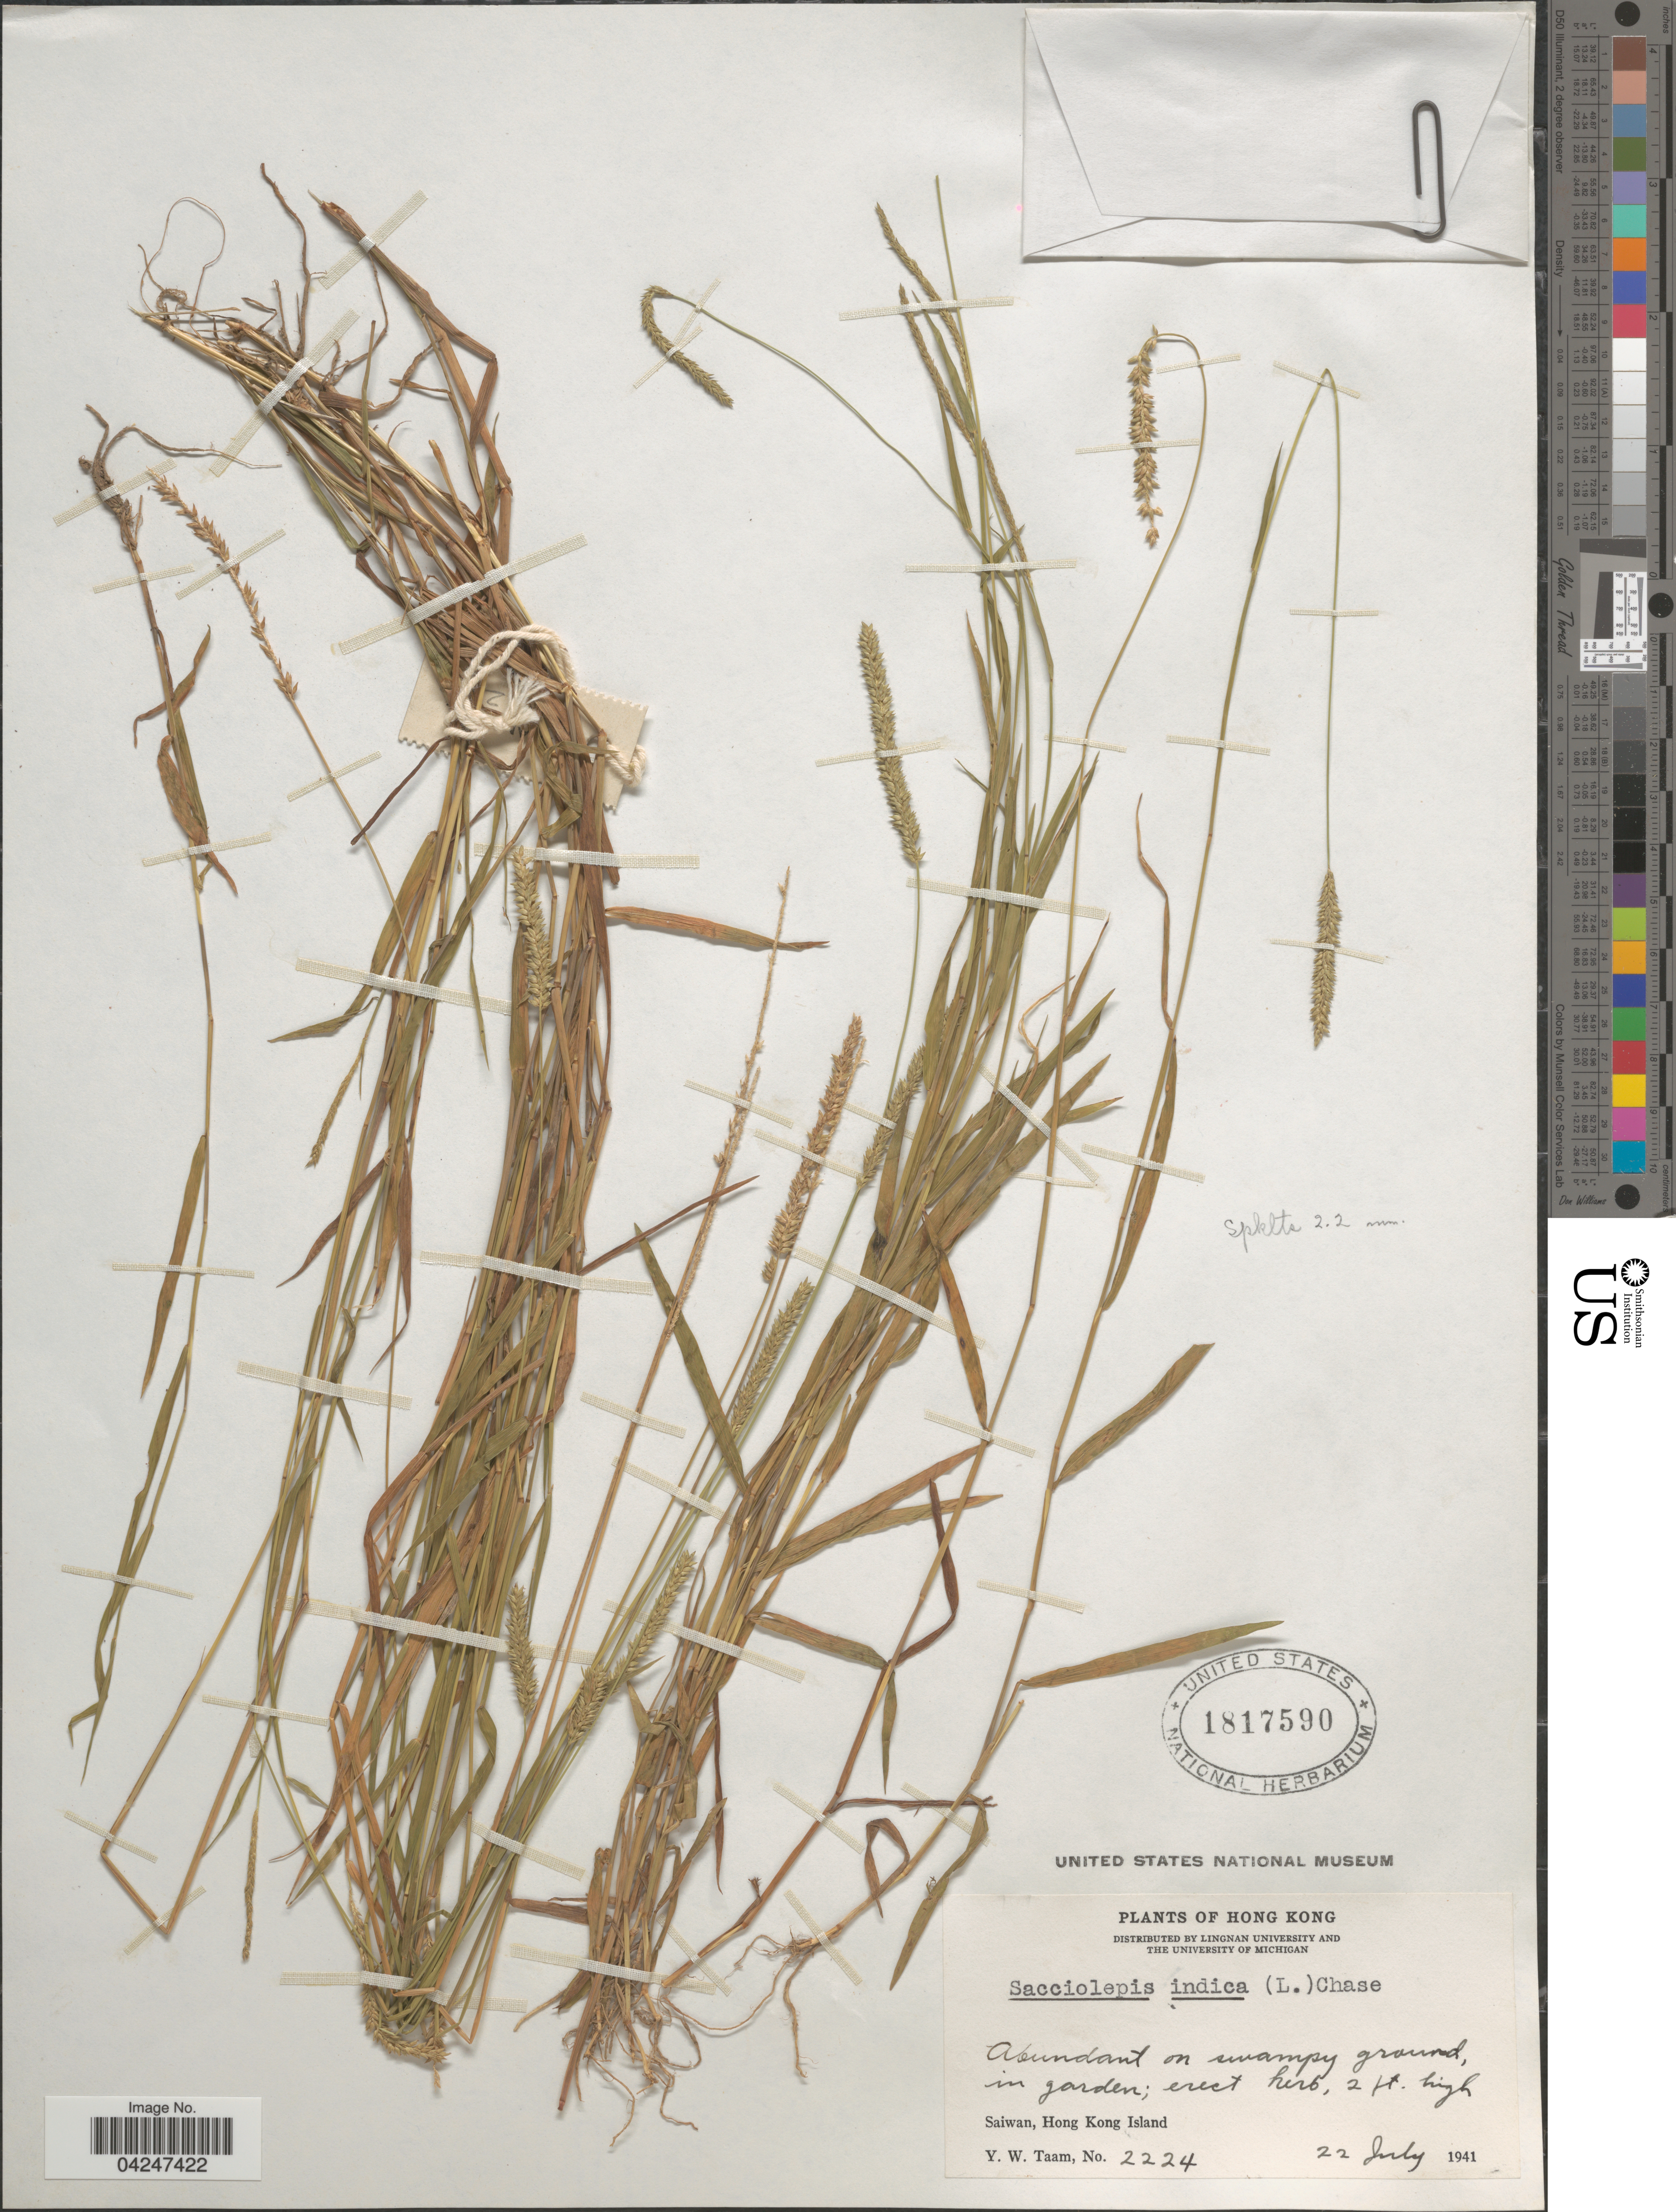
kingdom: Plantae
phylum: Tracheophyta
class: Liliopsida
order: Poales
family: Poaceae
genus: Sacciolepis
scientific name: Sacciolepis indica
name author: (L.) Chase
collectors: Y. W. Taam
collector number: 2224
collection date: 1941-07-22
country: China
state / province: Hong Kong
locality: Abundant in swampy ground, in garden; Saiwan, Hong Kong Island.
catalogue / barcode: US 1817590